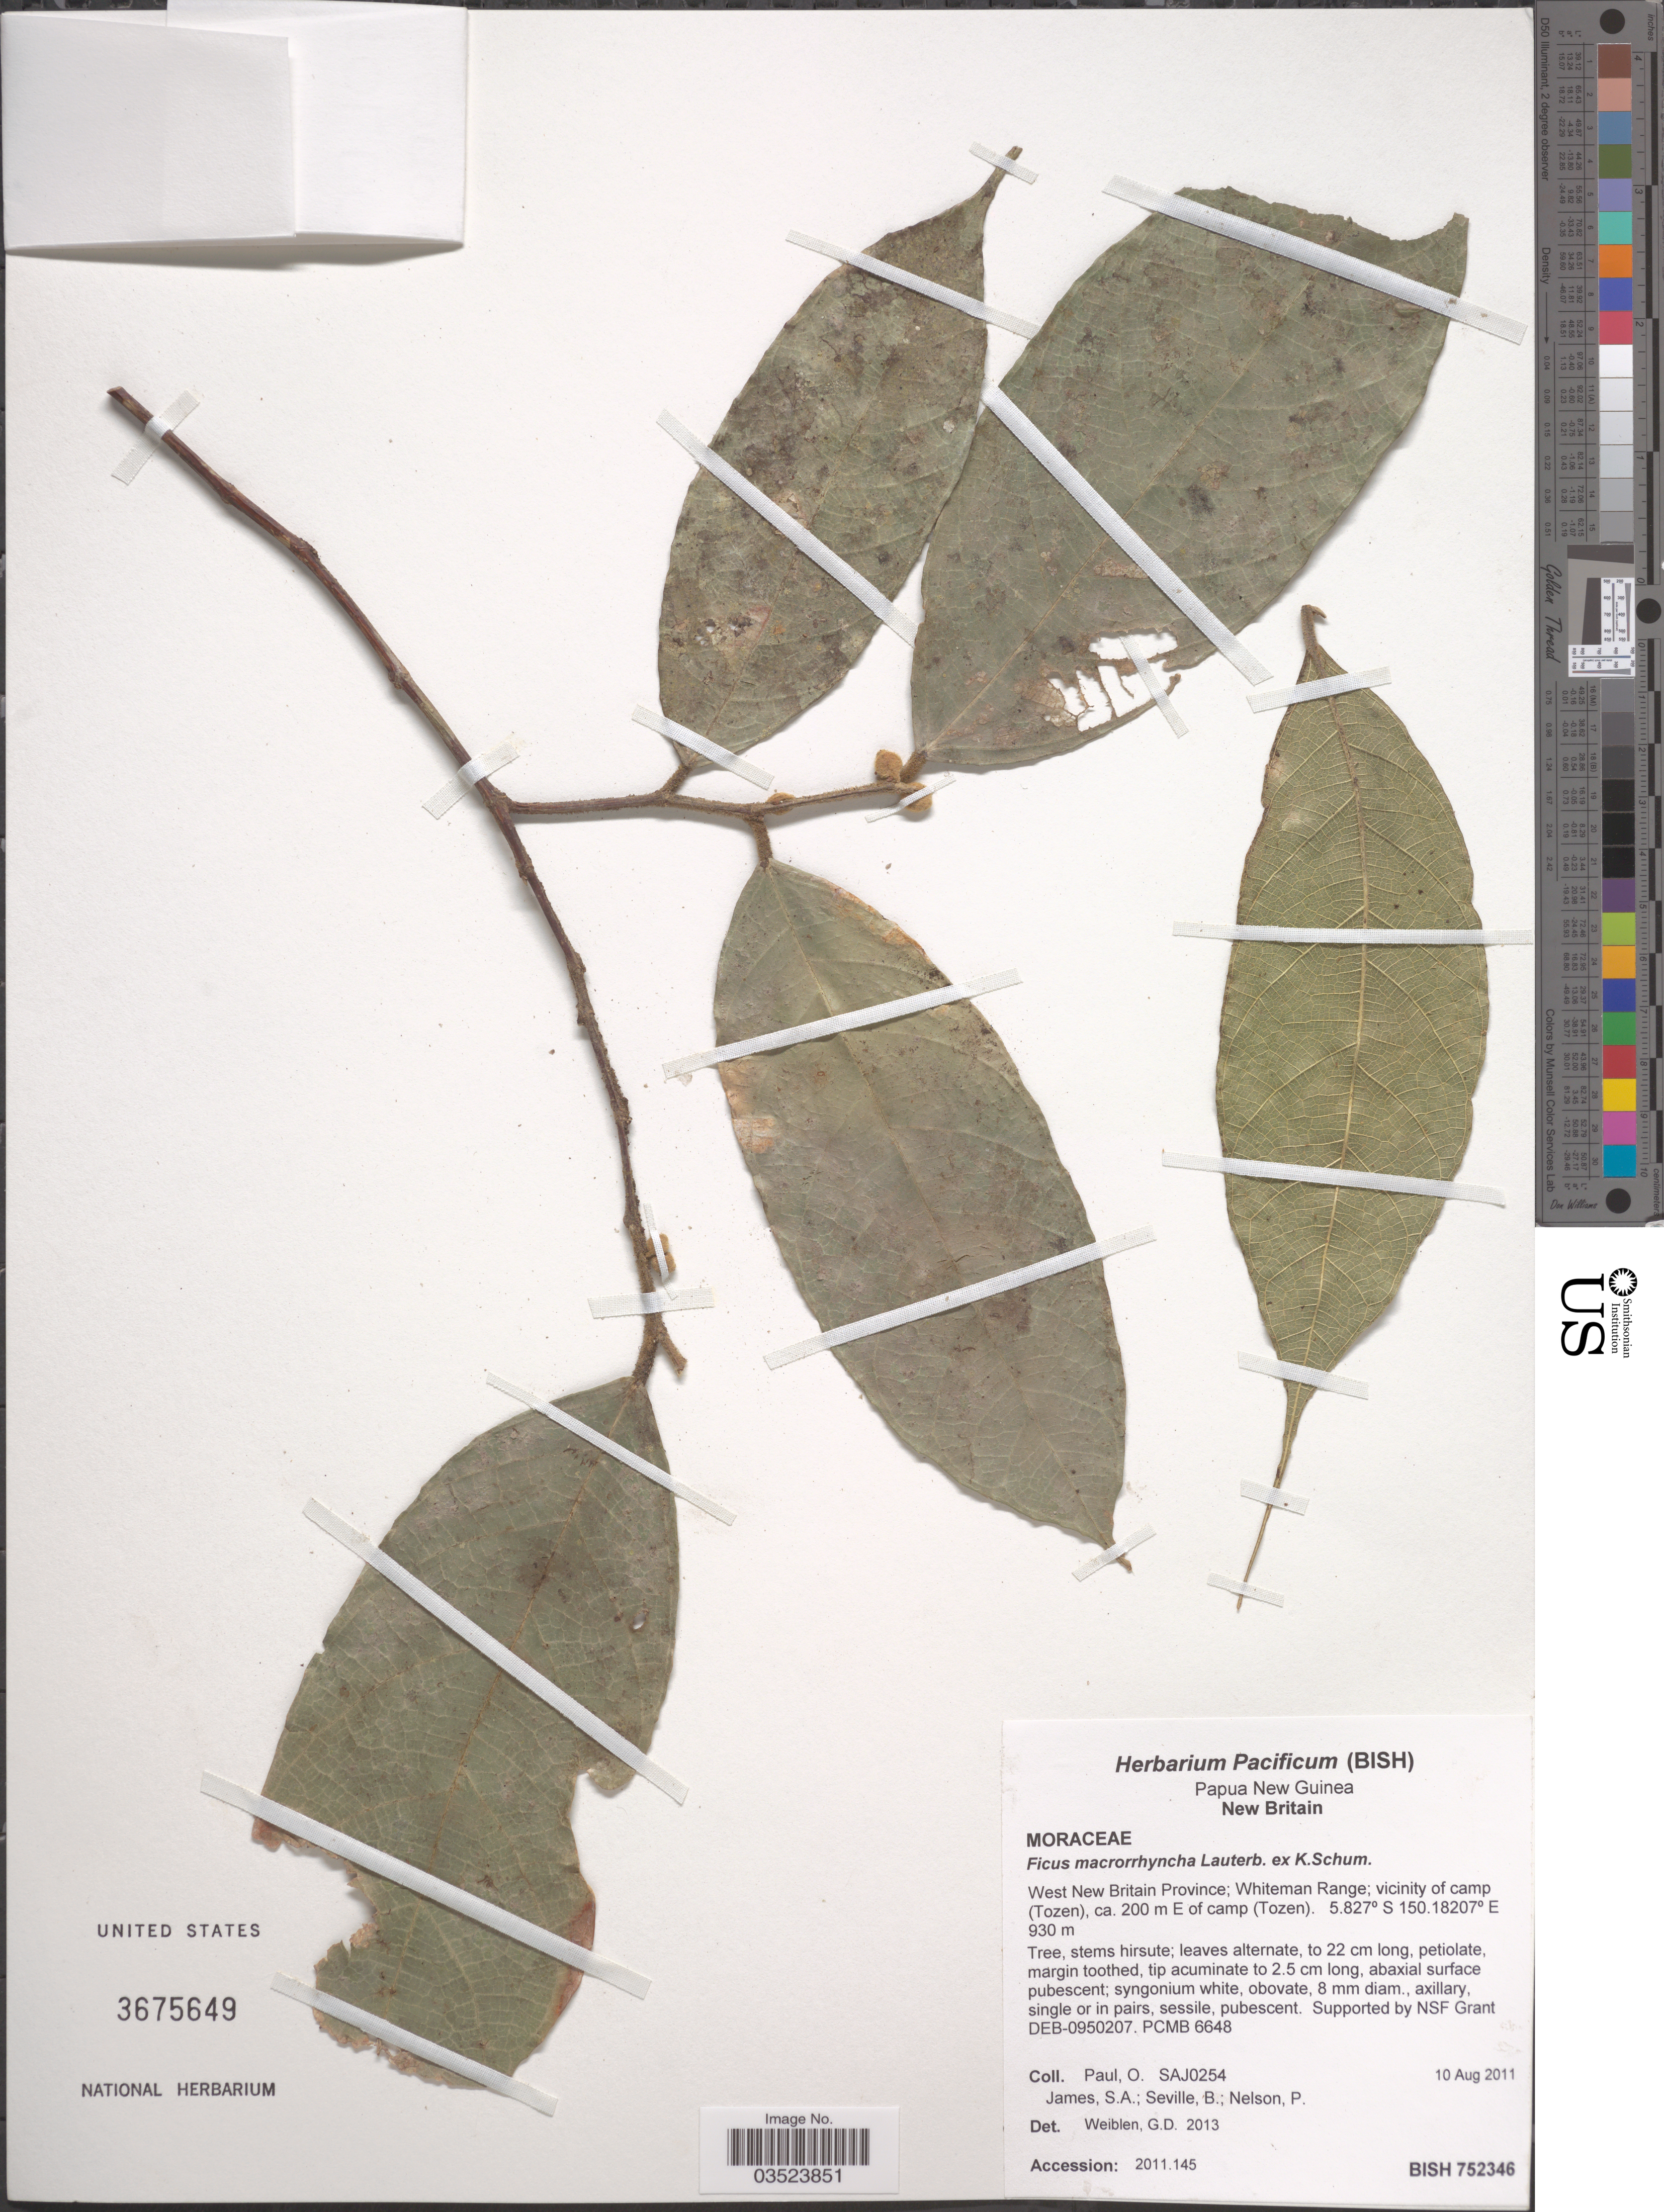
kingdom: Plantae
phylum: Tracheophyta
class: Magnoliopsida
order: Rosales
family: Moraceae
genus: Ficus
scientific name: Ficus macrorrhyncha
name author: K. Schum. & Lauterb.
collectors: O. Paul, S. James, B. Seville & P. Nelson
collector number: SAJ0254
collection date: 2011-08-10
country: Papua New Guinea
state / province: West New Britain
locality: New Britain. West New Britain Province; Whiteman Range; vicinity of camp(Tozen), ca. 200 m E of camp (Tozen).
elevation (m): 930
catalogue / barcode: US 3675649